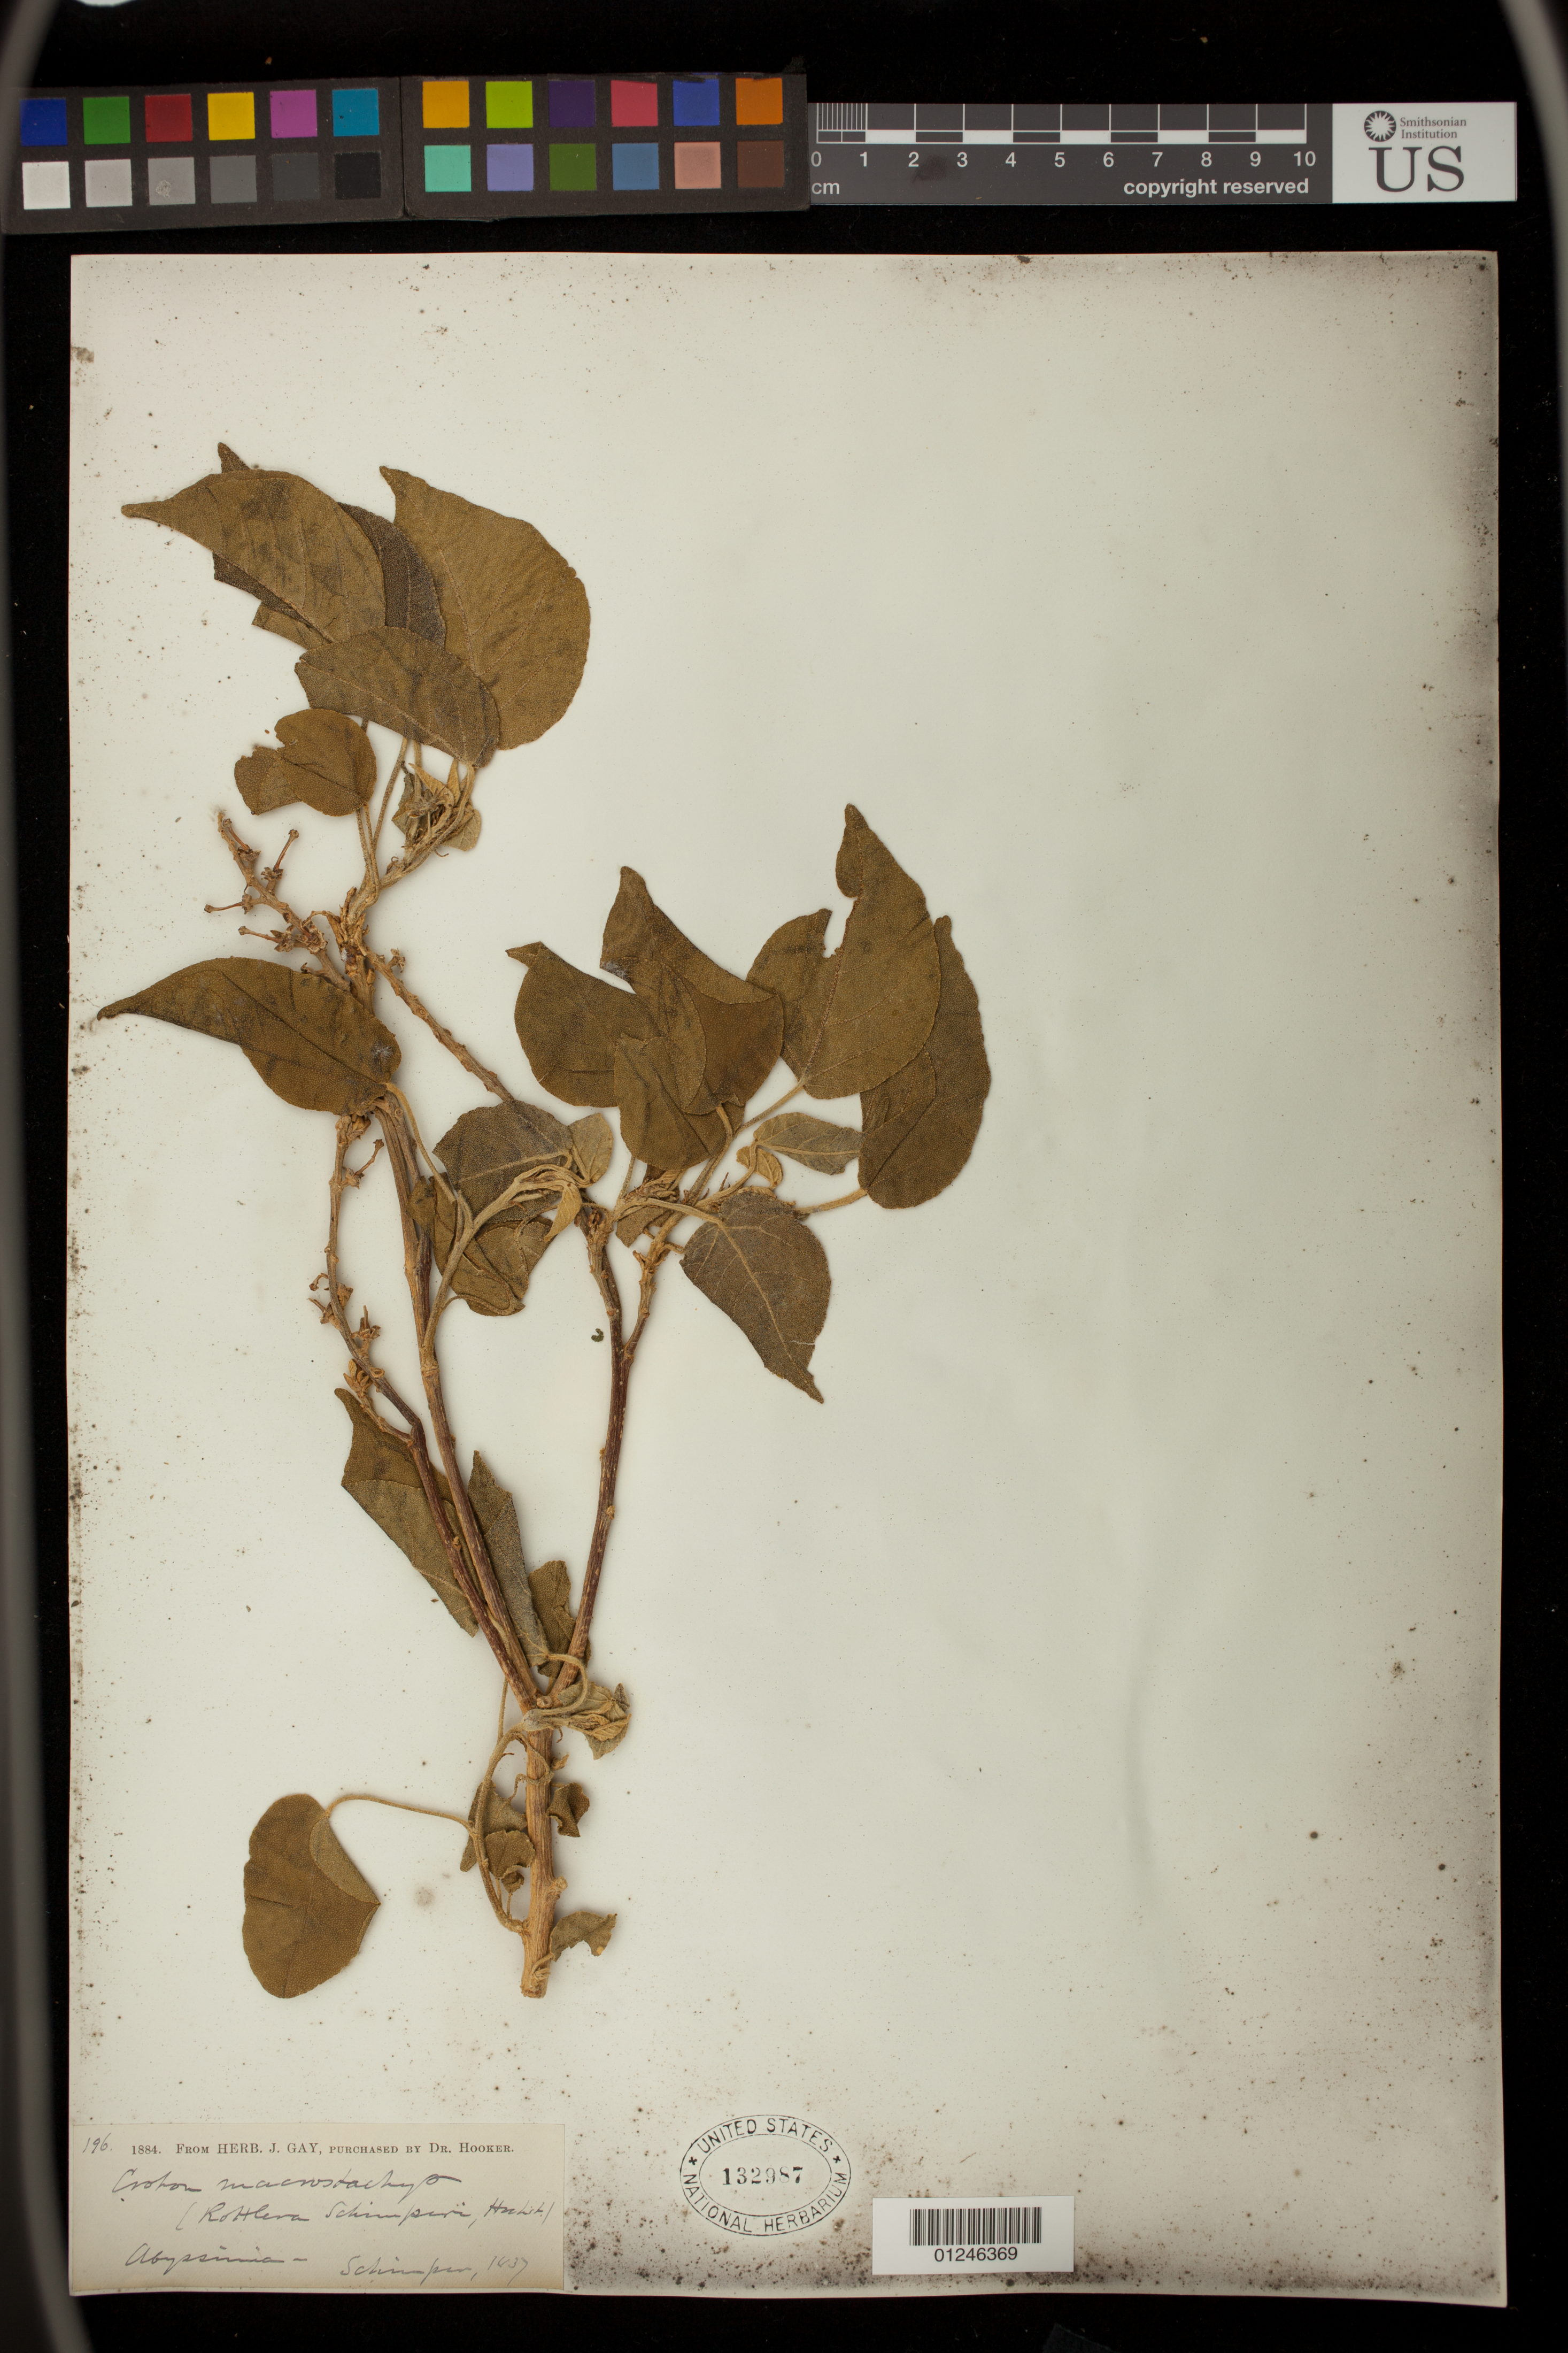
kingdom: Plantae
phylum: Tracheophyta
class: Magnoliopsida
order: Malpighiales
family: Euphorbiaceae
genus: Croton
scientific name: Croton macrostachyus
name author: Hochst. ex Delile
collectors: G. W. Schimper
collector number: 196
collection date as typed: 30 Sep 1838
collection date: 1838-09-30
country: Ethiopia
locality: Abyssinia.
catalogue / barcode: US 132987